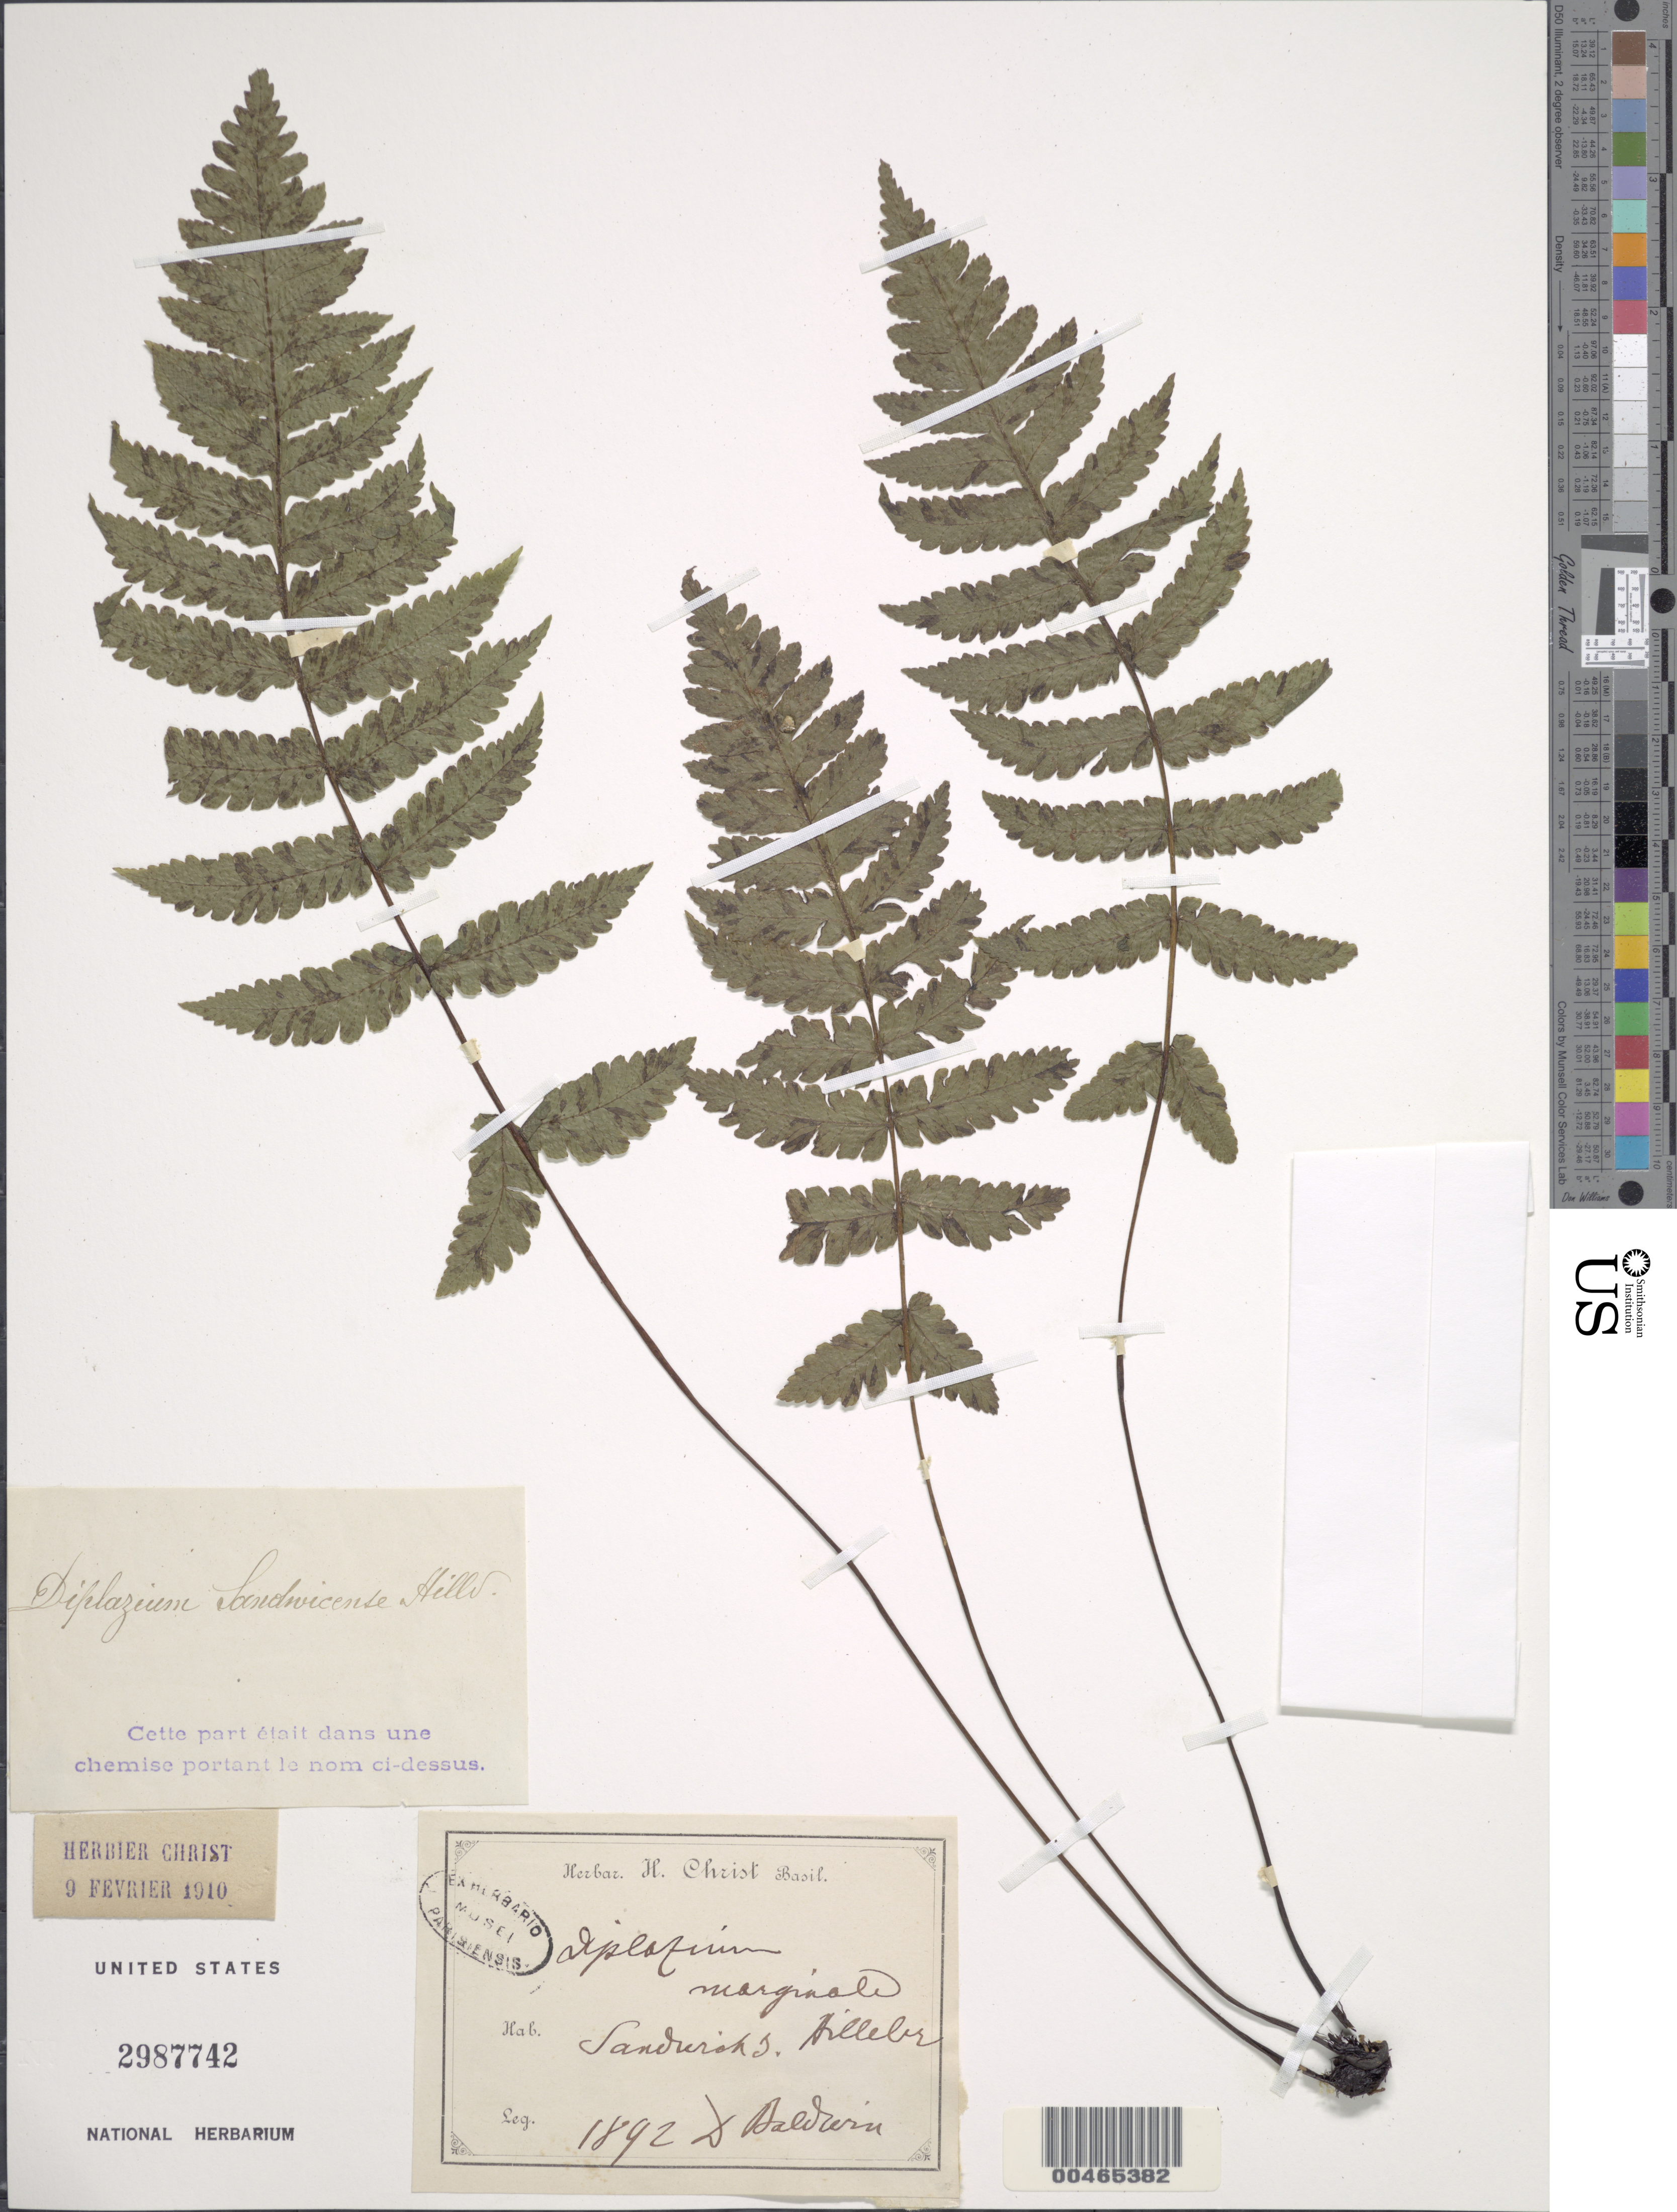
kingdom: Plantae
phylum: Tracheophyta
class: Polypodiopsida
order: Polypodiales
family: Athyriaceae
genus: Diplazium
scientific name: Diplazium sp.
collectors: D. Baldwin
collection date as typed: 1892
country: United States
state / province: Hawaii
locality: Sandwich Island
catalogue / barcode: US 2987742